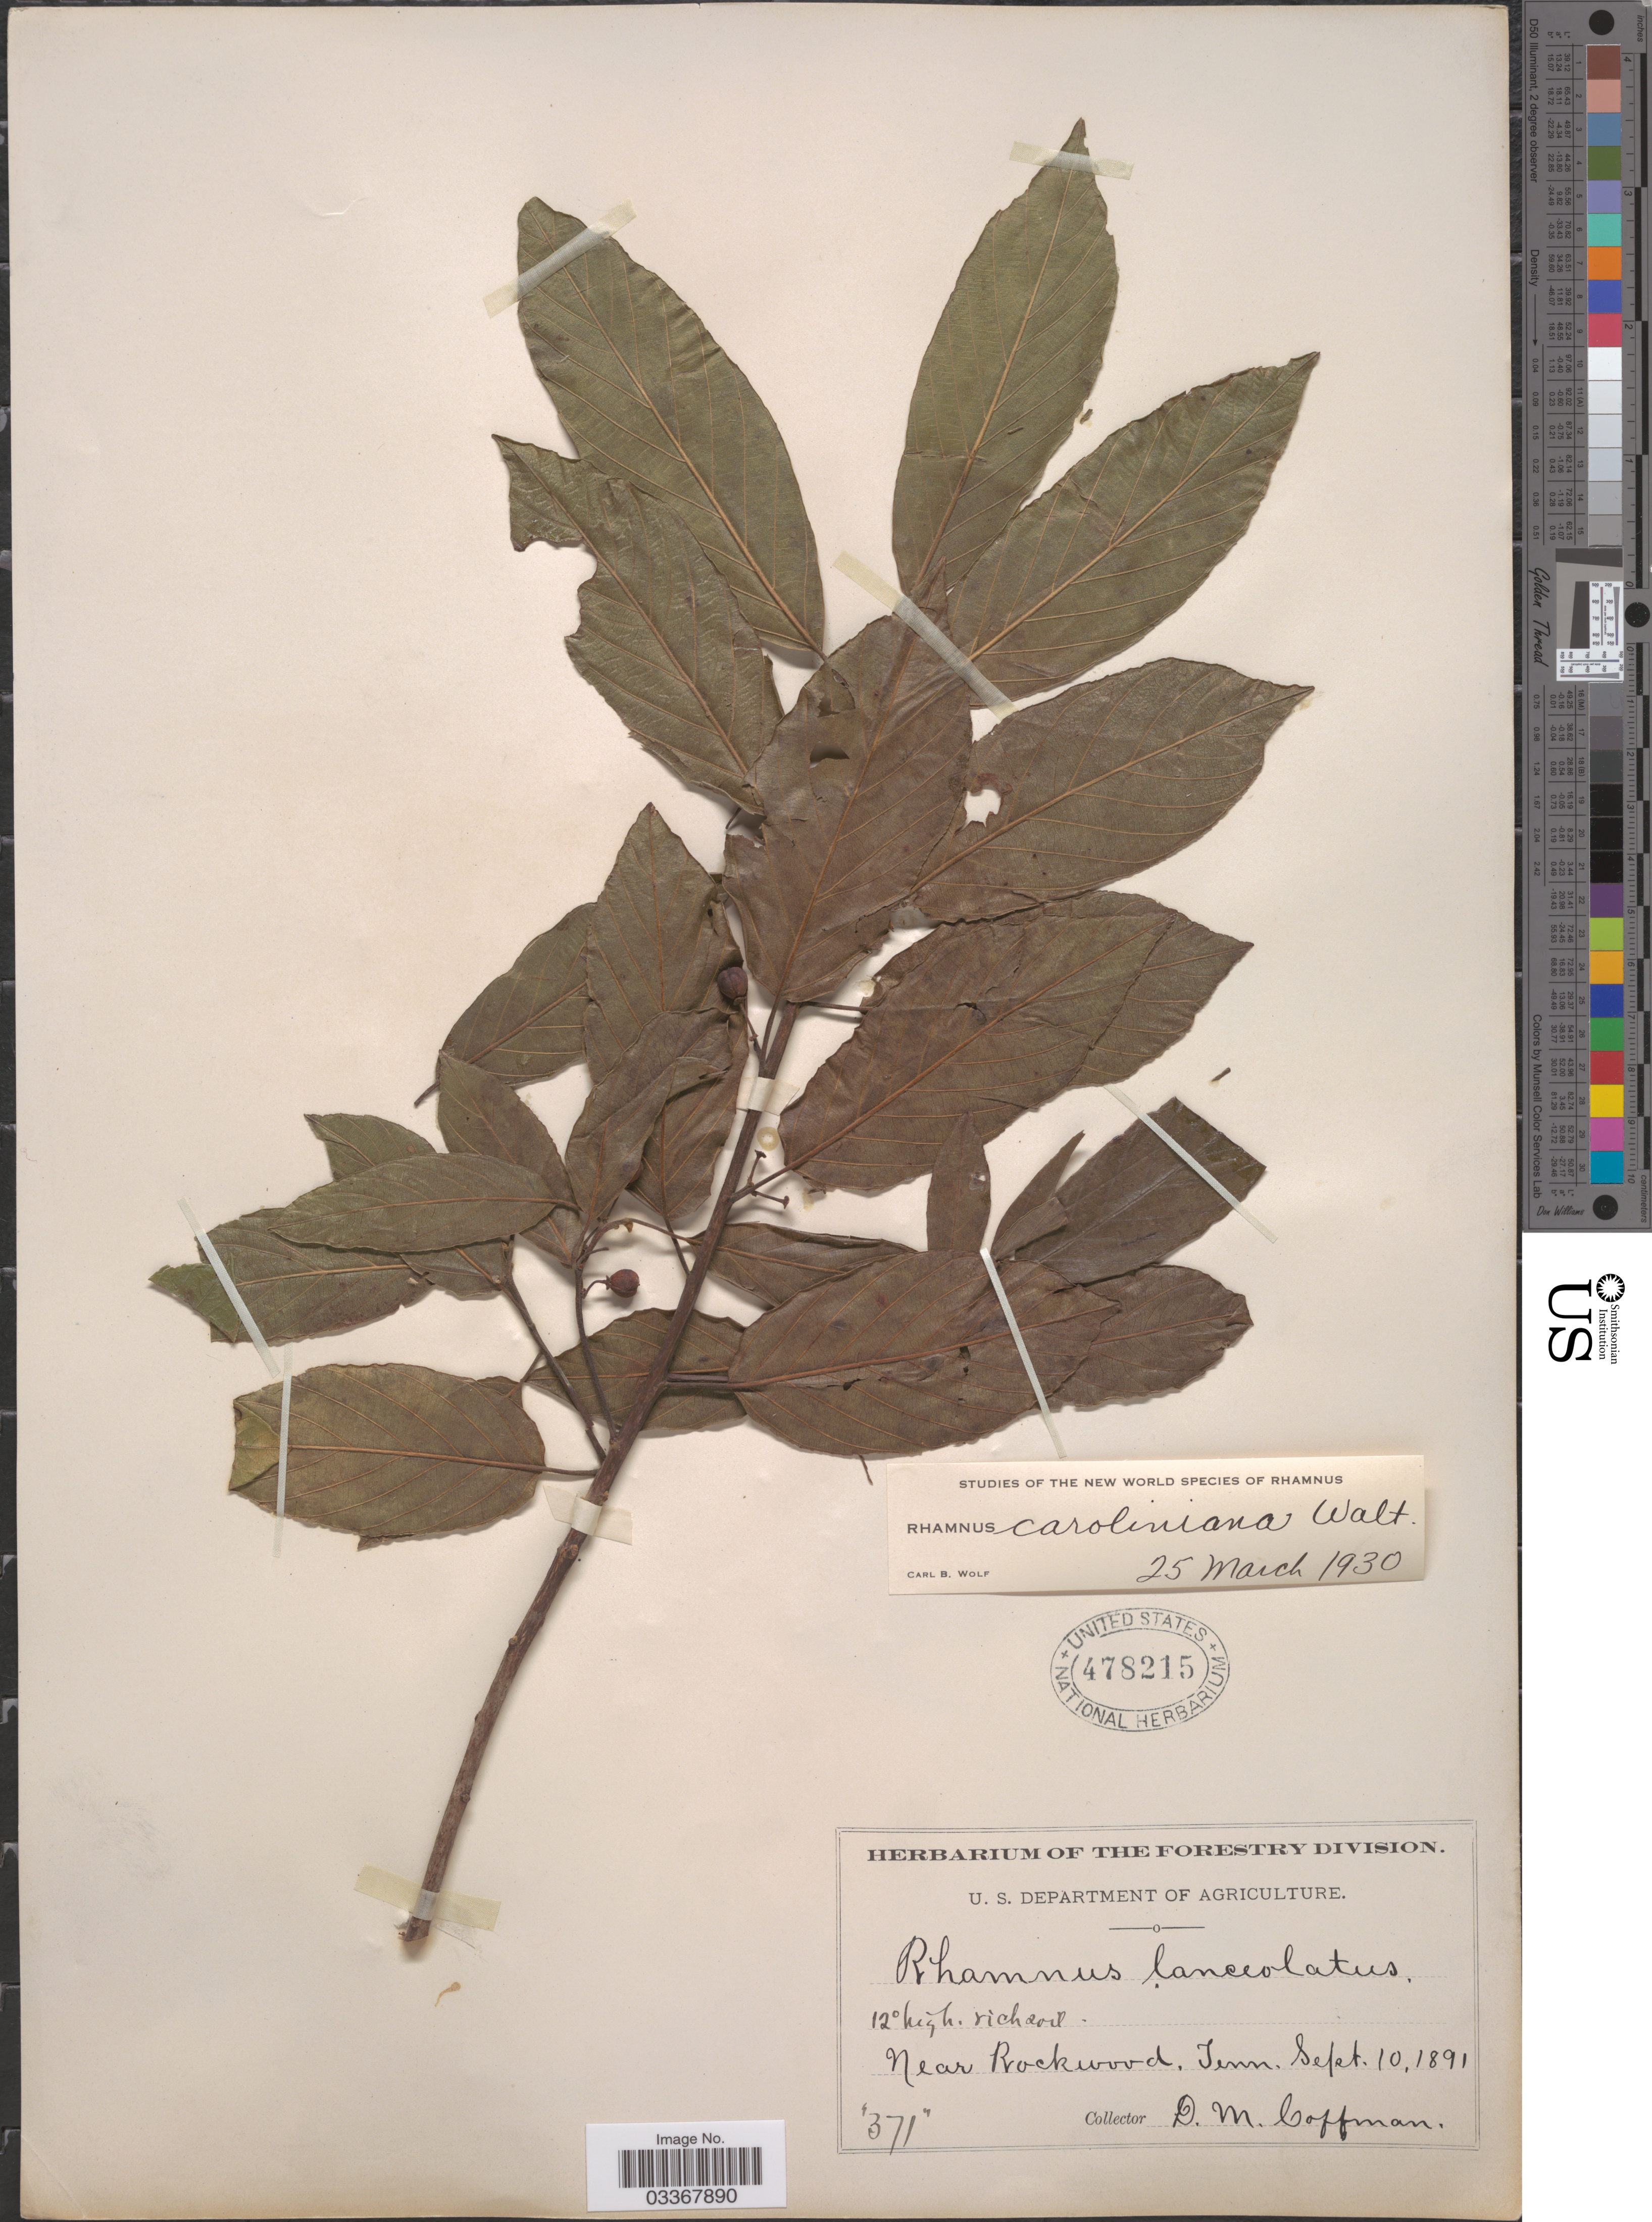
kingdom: Plantae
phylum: Tracheophyta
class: Magnoliopsida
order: Rosales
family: Rhamnaceae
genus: Frangula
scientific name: Frangula caroliniana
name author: (Walter) A. Gray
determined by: Strong, Mark T., (BOT), Smithsonian Institution - National Museum of Natural History (UNITED STATES)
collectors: D. M. Coffman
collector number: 371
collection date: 1891-09-10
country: United States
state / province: Tennessee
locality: Near Rockwood.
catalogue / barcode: US 478215